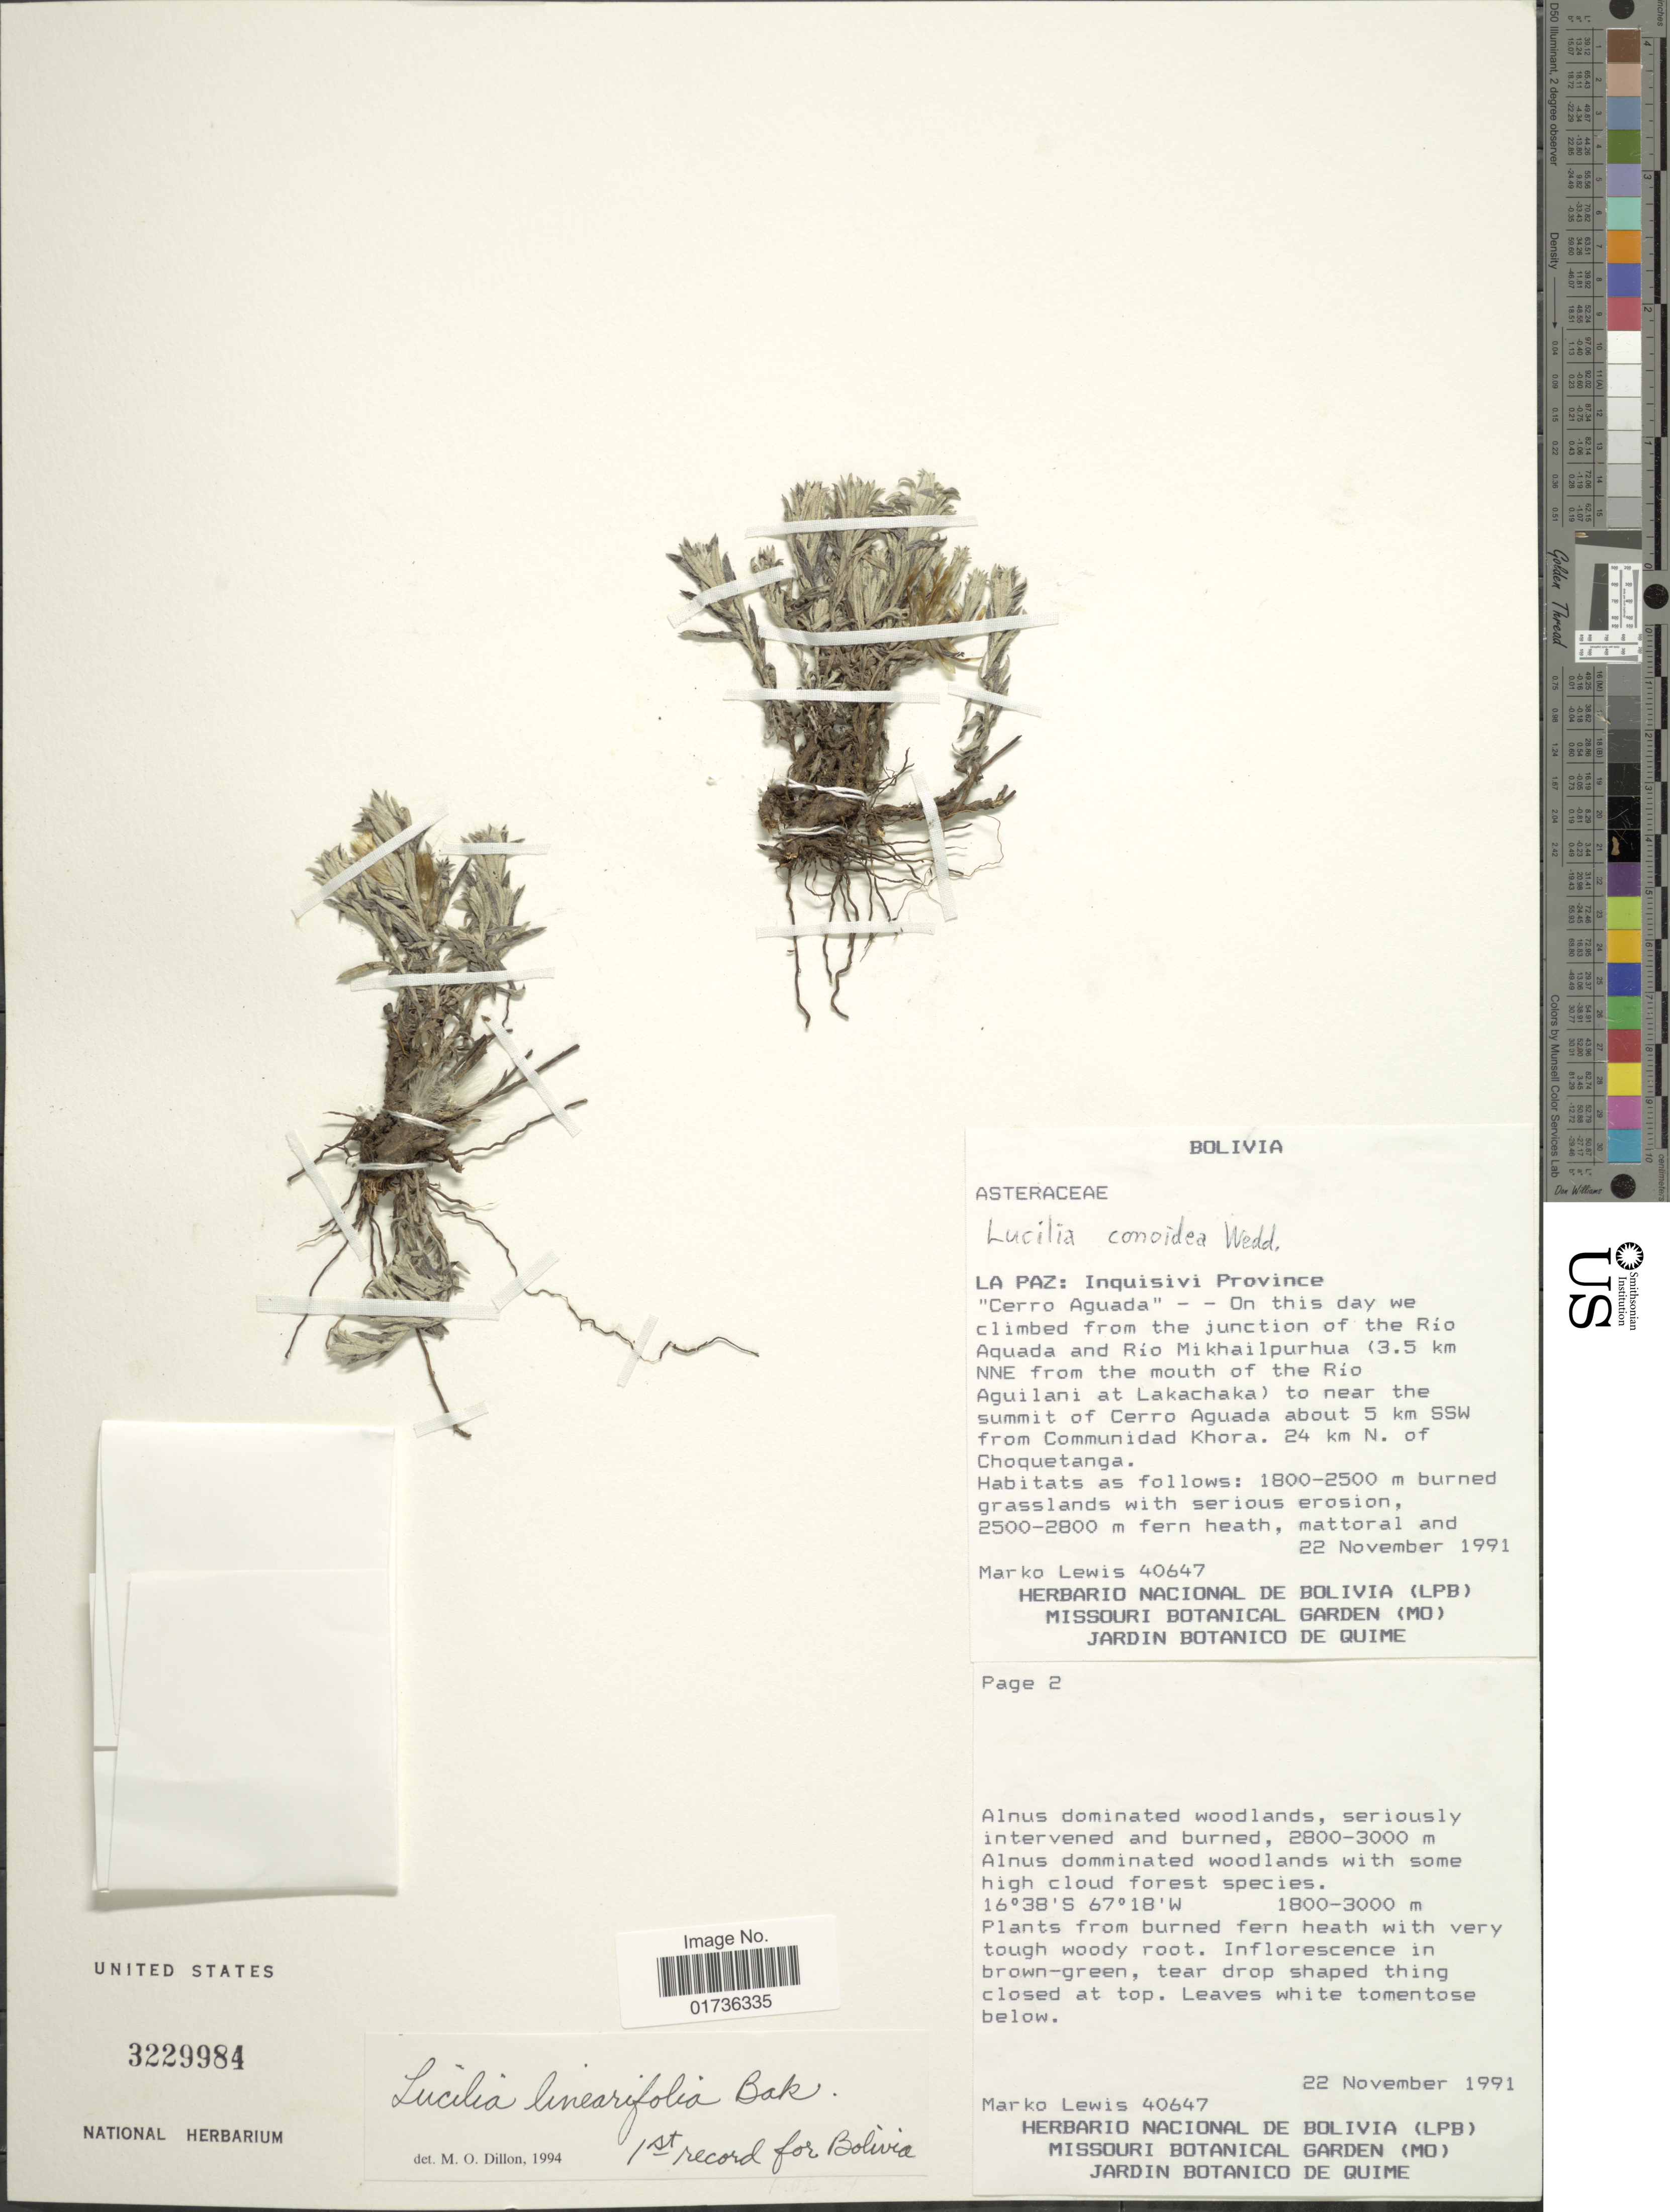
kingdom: Plantae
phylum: Tracheophyta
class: Magnoliopsida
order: Asterales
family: Asteraceae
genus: Lucilia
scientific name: Lucilia linearifolia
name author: Baker in Mart.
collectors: M. A. Lewis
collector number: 40647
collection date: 1991-11-22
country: Bolivia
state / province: La Paz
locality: Inquisivi Province 'Cerro Aguada' - - On this day we climbed from the junction of the Rio Aquada and Rio Mikhailpurhua (3.5 km NNE from the mouth of the Rio Aguilani at Lakachaka) o near the summi Cerro Aguada about 5 km SSW from Communidad Khora. 24 km N of Choquetanga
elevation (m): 1800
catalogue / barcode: US 3229984